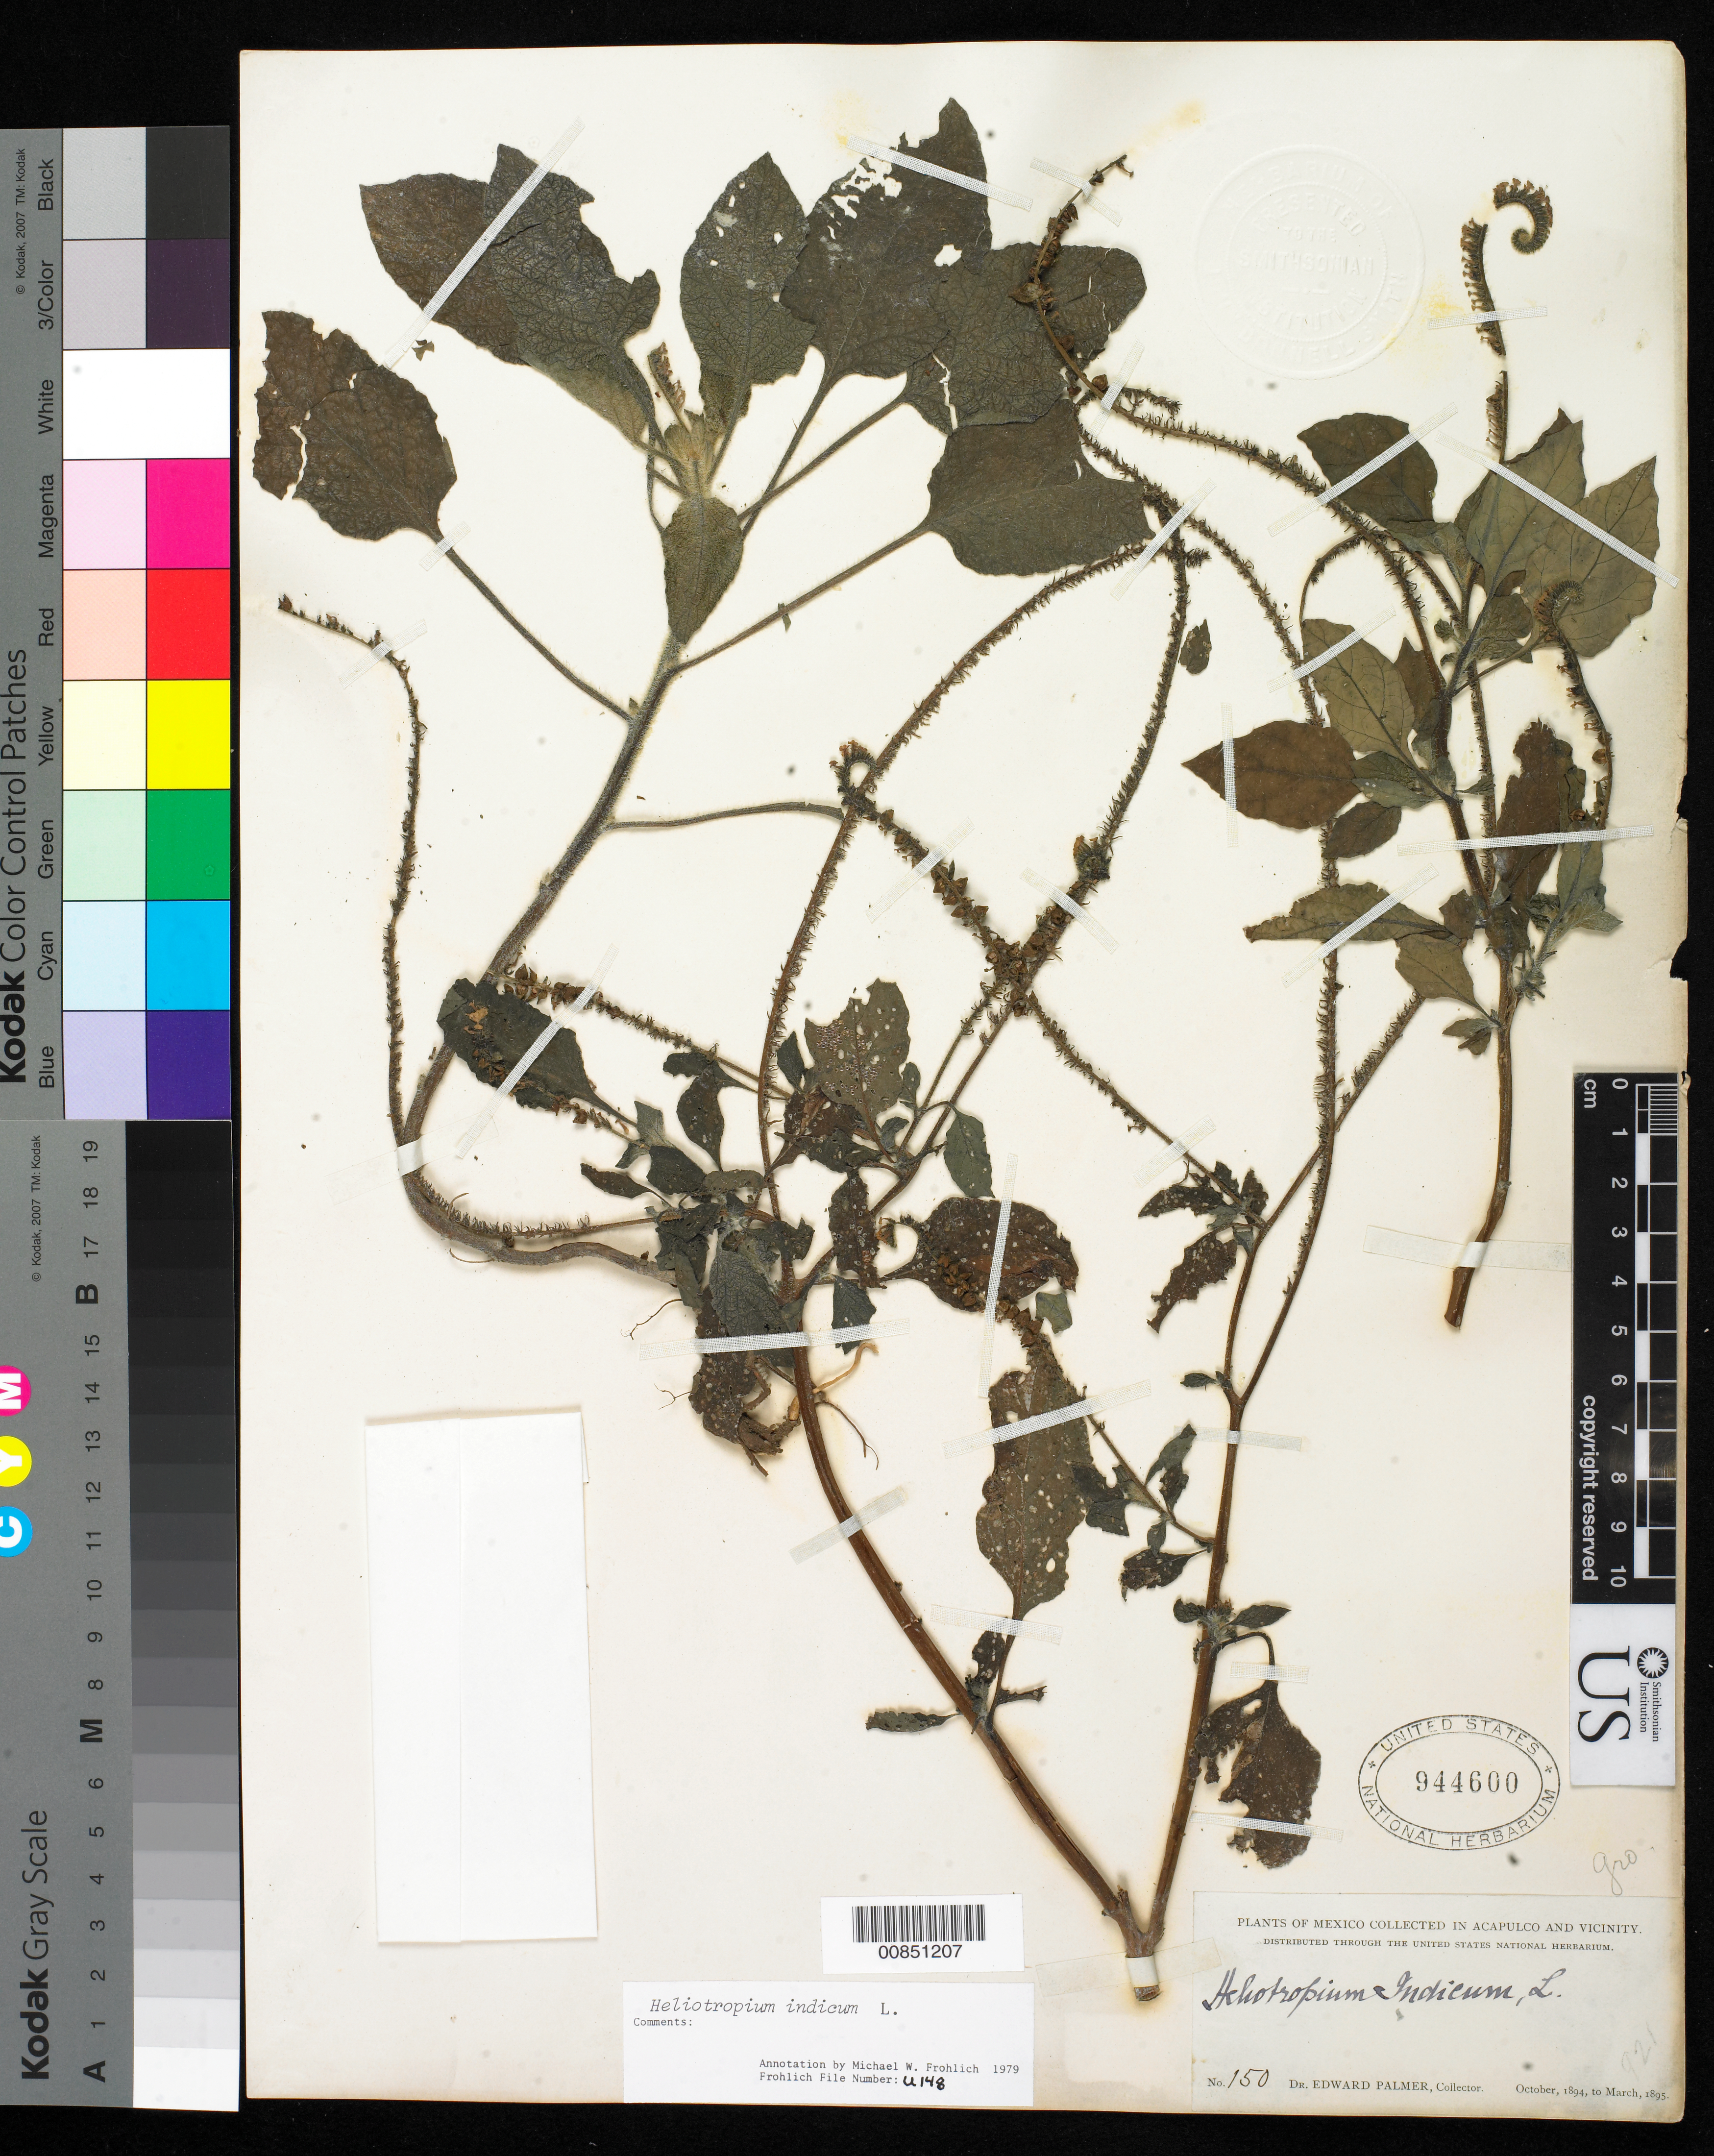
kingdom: Plantae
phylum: Tracheophyta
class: Magnoliopsida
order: Boraginales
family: Heliotropiaceae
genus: Heliotropium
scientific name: Heliotropium indicum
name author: L.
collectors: E. Palmer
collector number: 150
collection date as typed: Oct 1894 to -- Mar 1895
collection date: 1894-10/1895-03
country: Mexico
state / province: Guerrero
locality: Acapulco, Guerrero and vicinity.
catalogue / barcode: US 944600